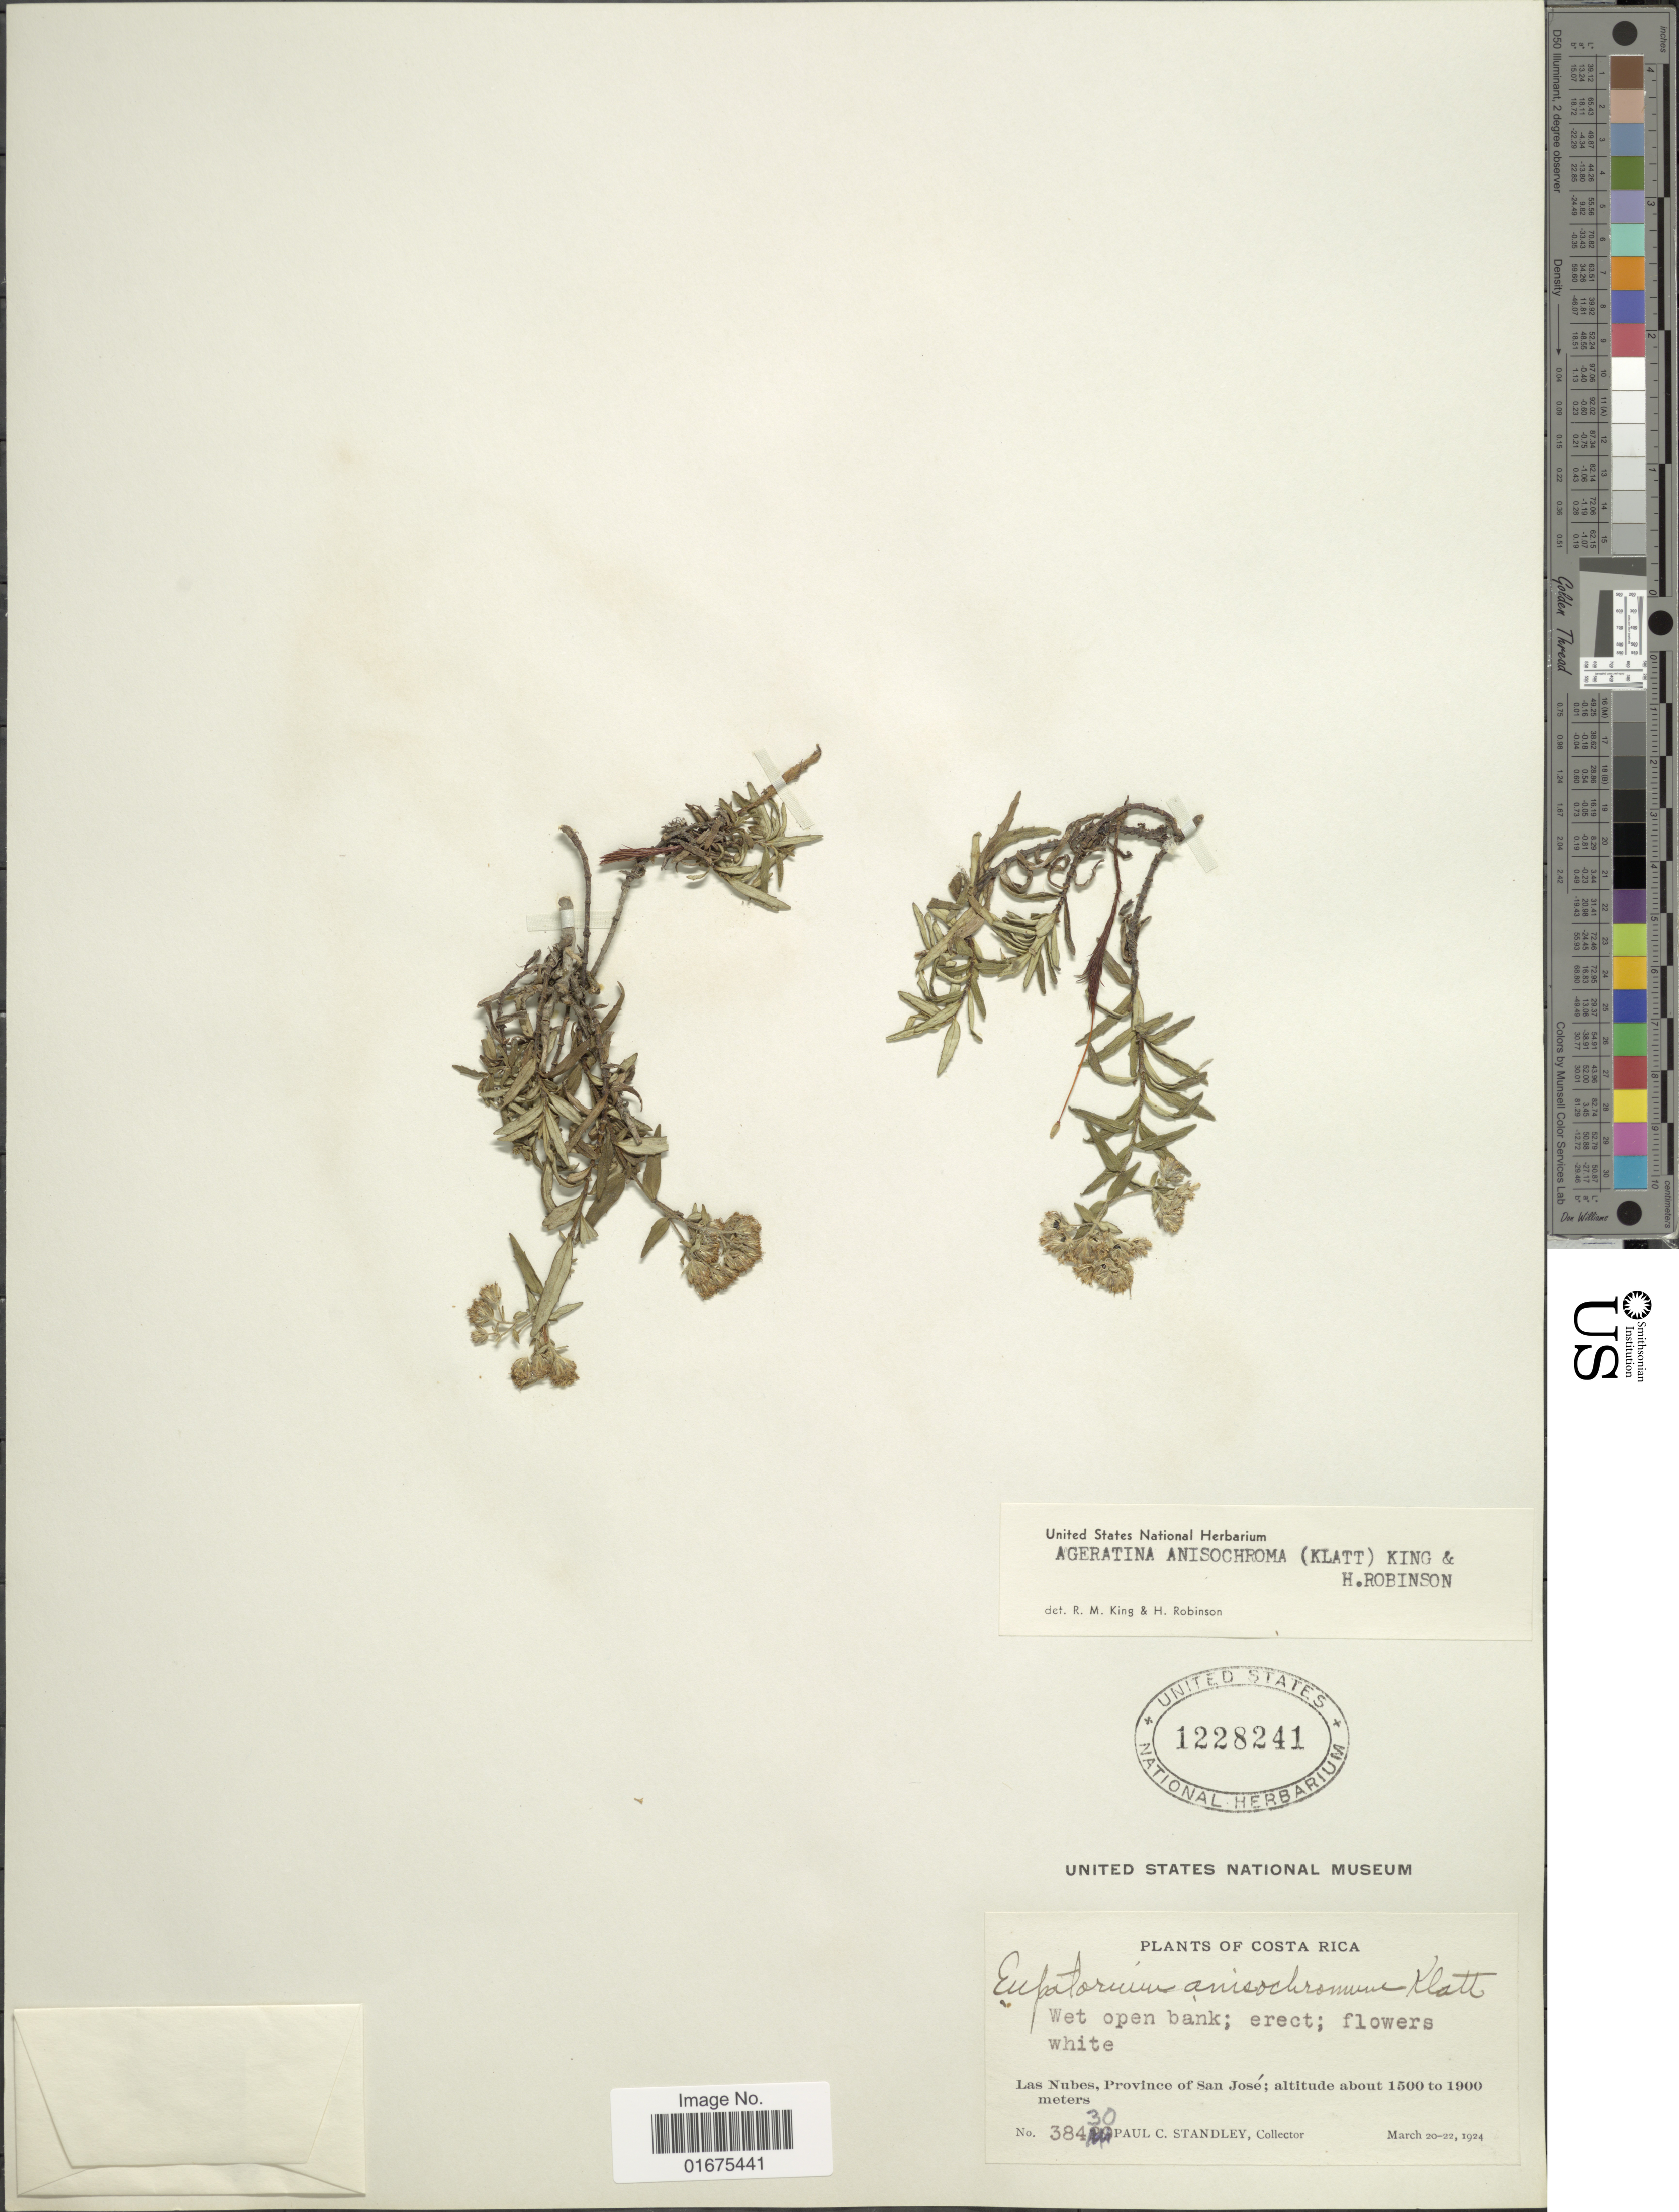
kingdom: Plantae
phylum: Tracheophyta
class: Magnoliopsida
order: Asterales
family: Asteraceae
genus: Ageratina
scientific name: Ageratina anisochroma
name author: (Klatt) R.M. King & H. Rob.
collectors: P. C. Standley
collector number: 38430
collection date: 1924-03-20/1924-03-22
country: Costa Rica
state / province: San José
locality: Las Nubes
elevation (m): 1500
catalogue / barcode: US 1228241